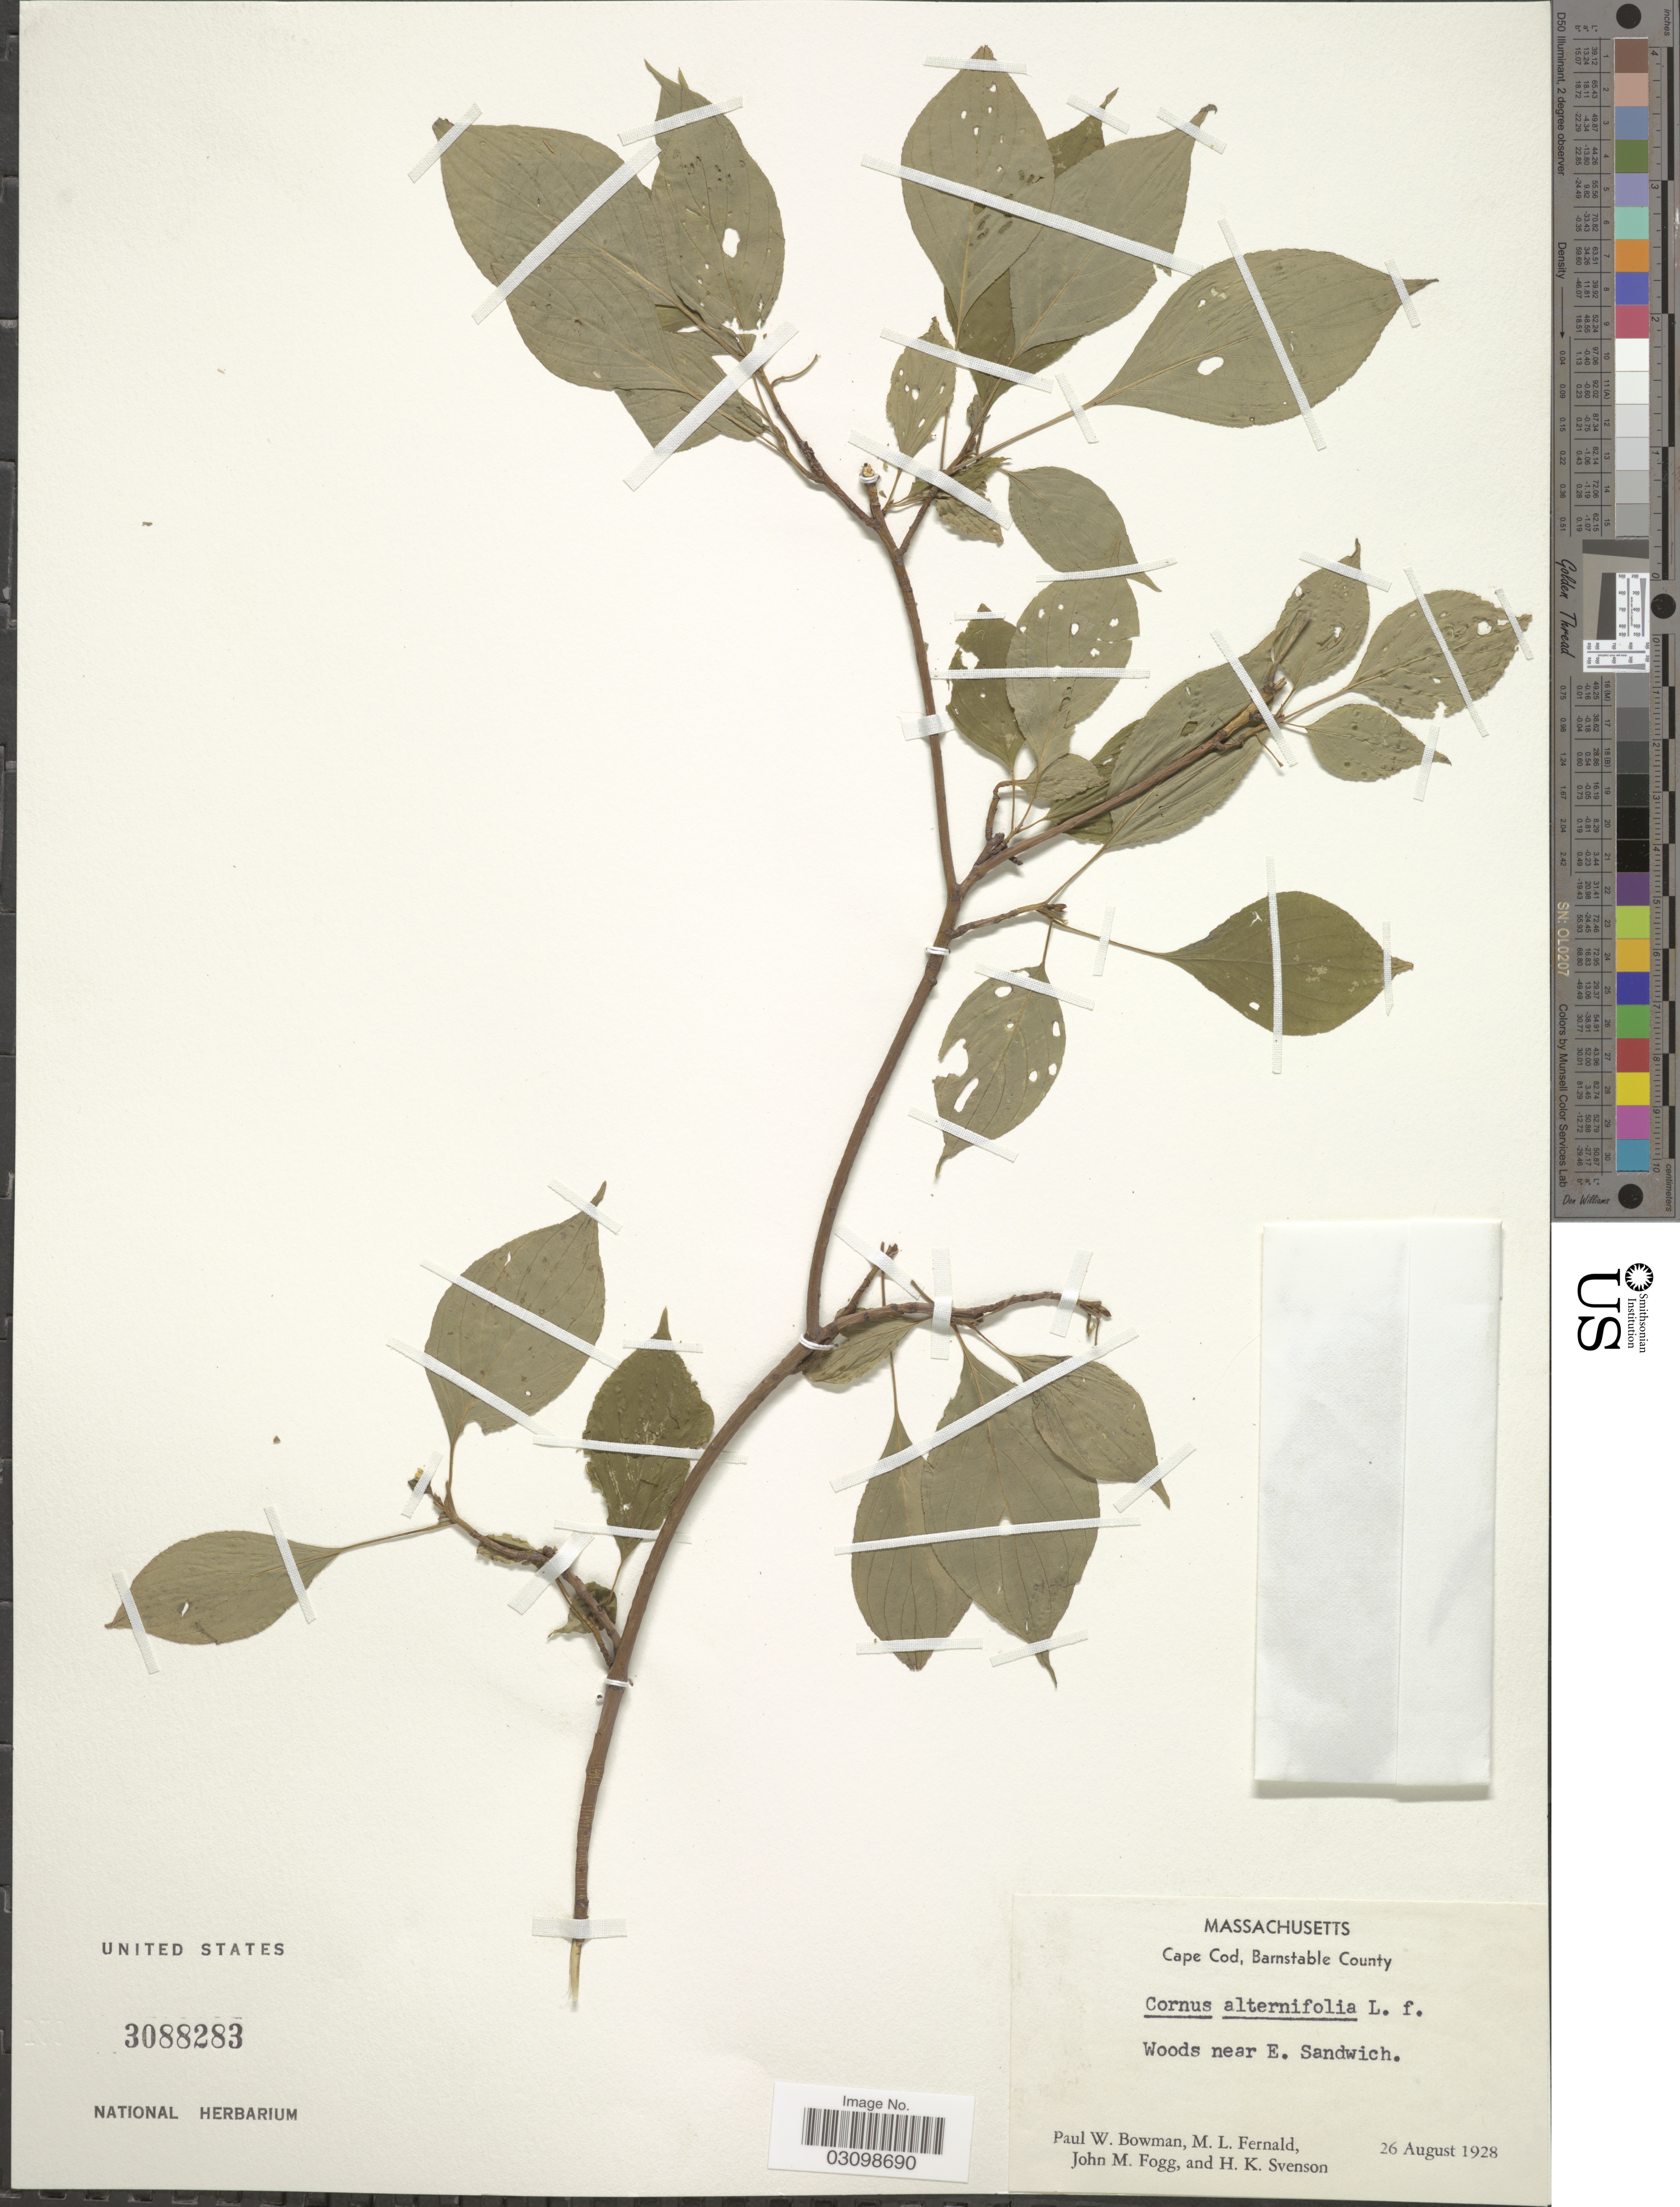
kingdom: Plantae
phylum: Tracheophyta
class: Magnoliopsida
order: Cornales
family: Cornaceae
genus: Cornus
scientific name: Cornus alternifolia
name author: L.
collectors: P. Bowman, M. L. Fernald, J. Fogg & H. K. Svenson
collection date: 1928-08-26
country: United States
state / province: Massachusetts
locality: Cape Cod, Barnstable County. Woods near E. Sandwich.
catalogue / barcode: US 3088283